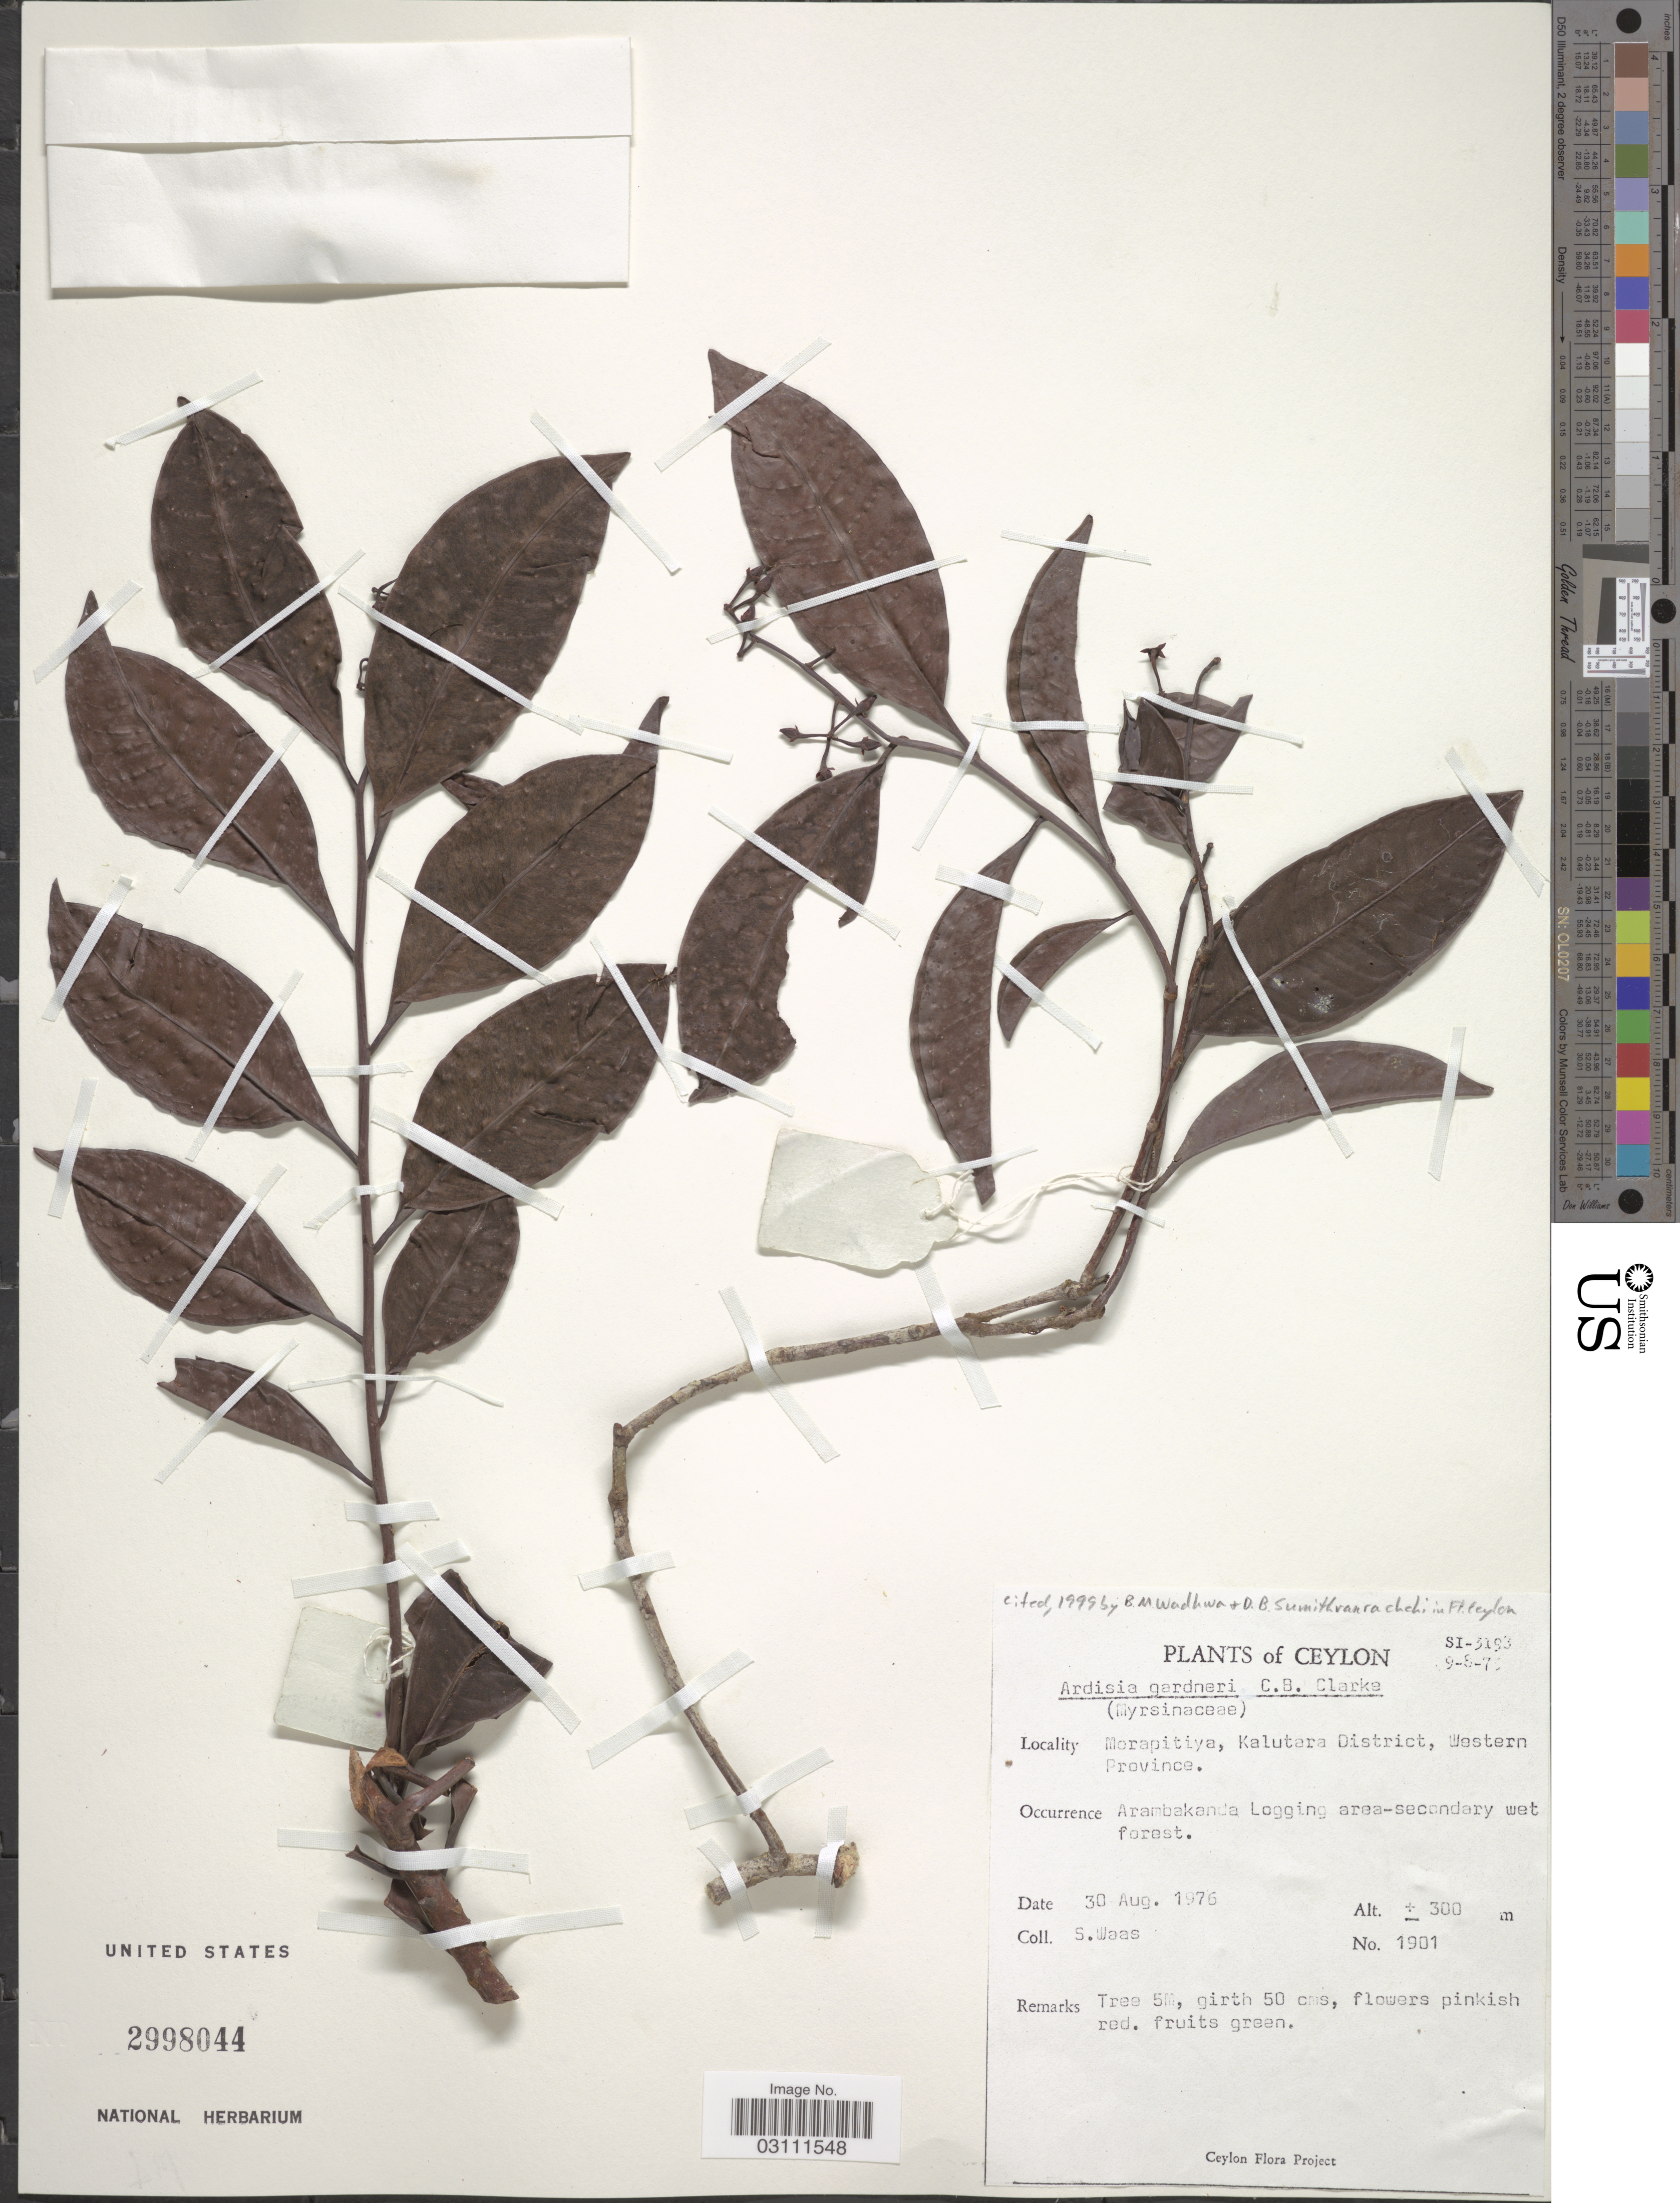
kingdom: Plantae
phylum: Tracheophyta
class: Magnoliopsida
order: Ericales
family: Primulaceae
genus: Ardisia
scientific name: Ardisia gardneri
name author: C.B. Clarke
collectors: S. Waas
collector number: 1901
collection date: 1976-08-30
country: Sri Lanka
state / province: Western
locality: Ceylon, Morapitiya, Kalutara District, Western Province, Arambakanda Logging area-secondary wet forest.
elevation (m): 300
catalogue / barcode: US 2998044